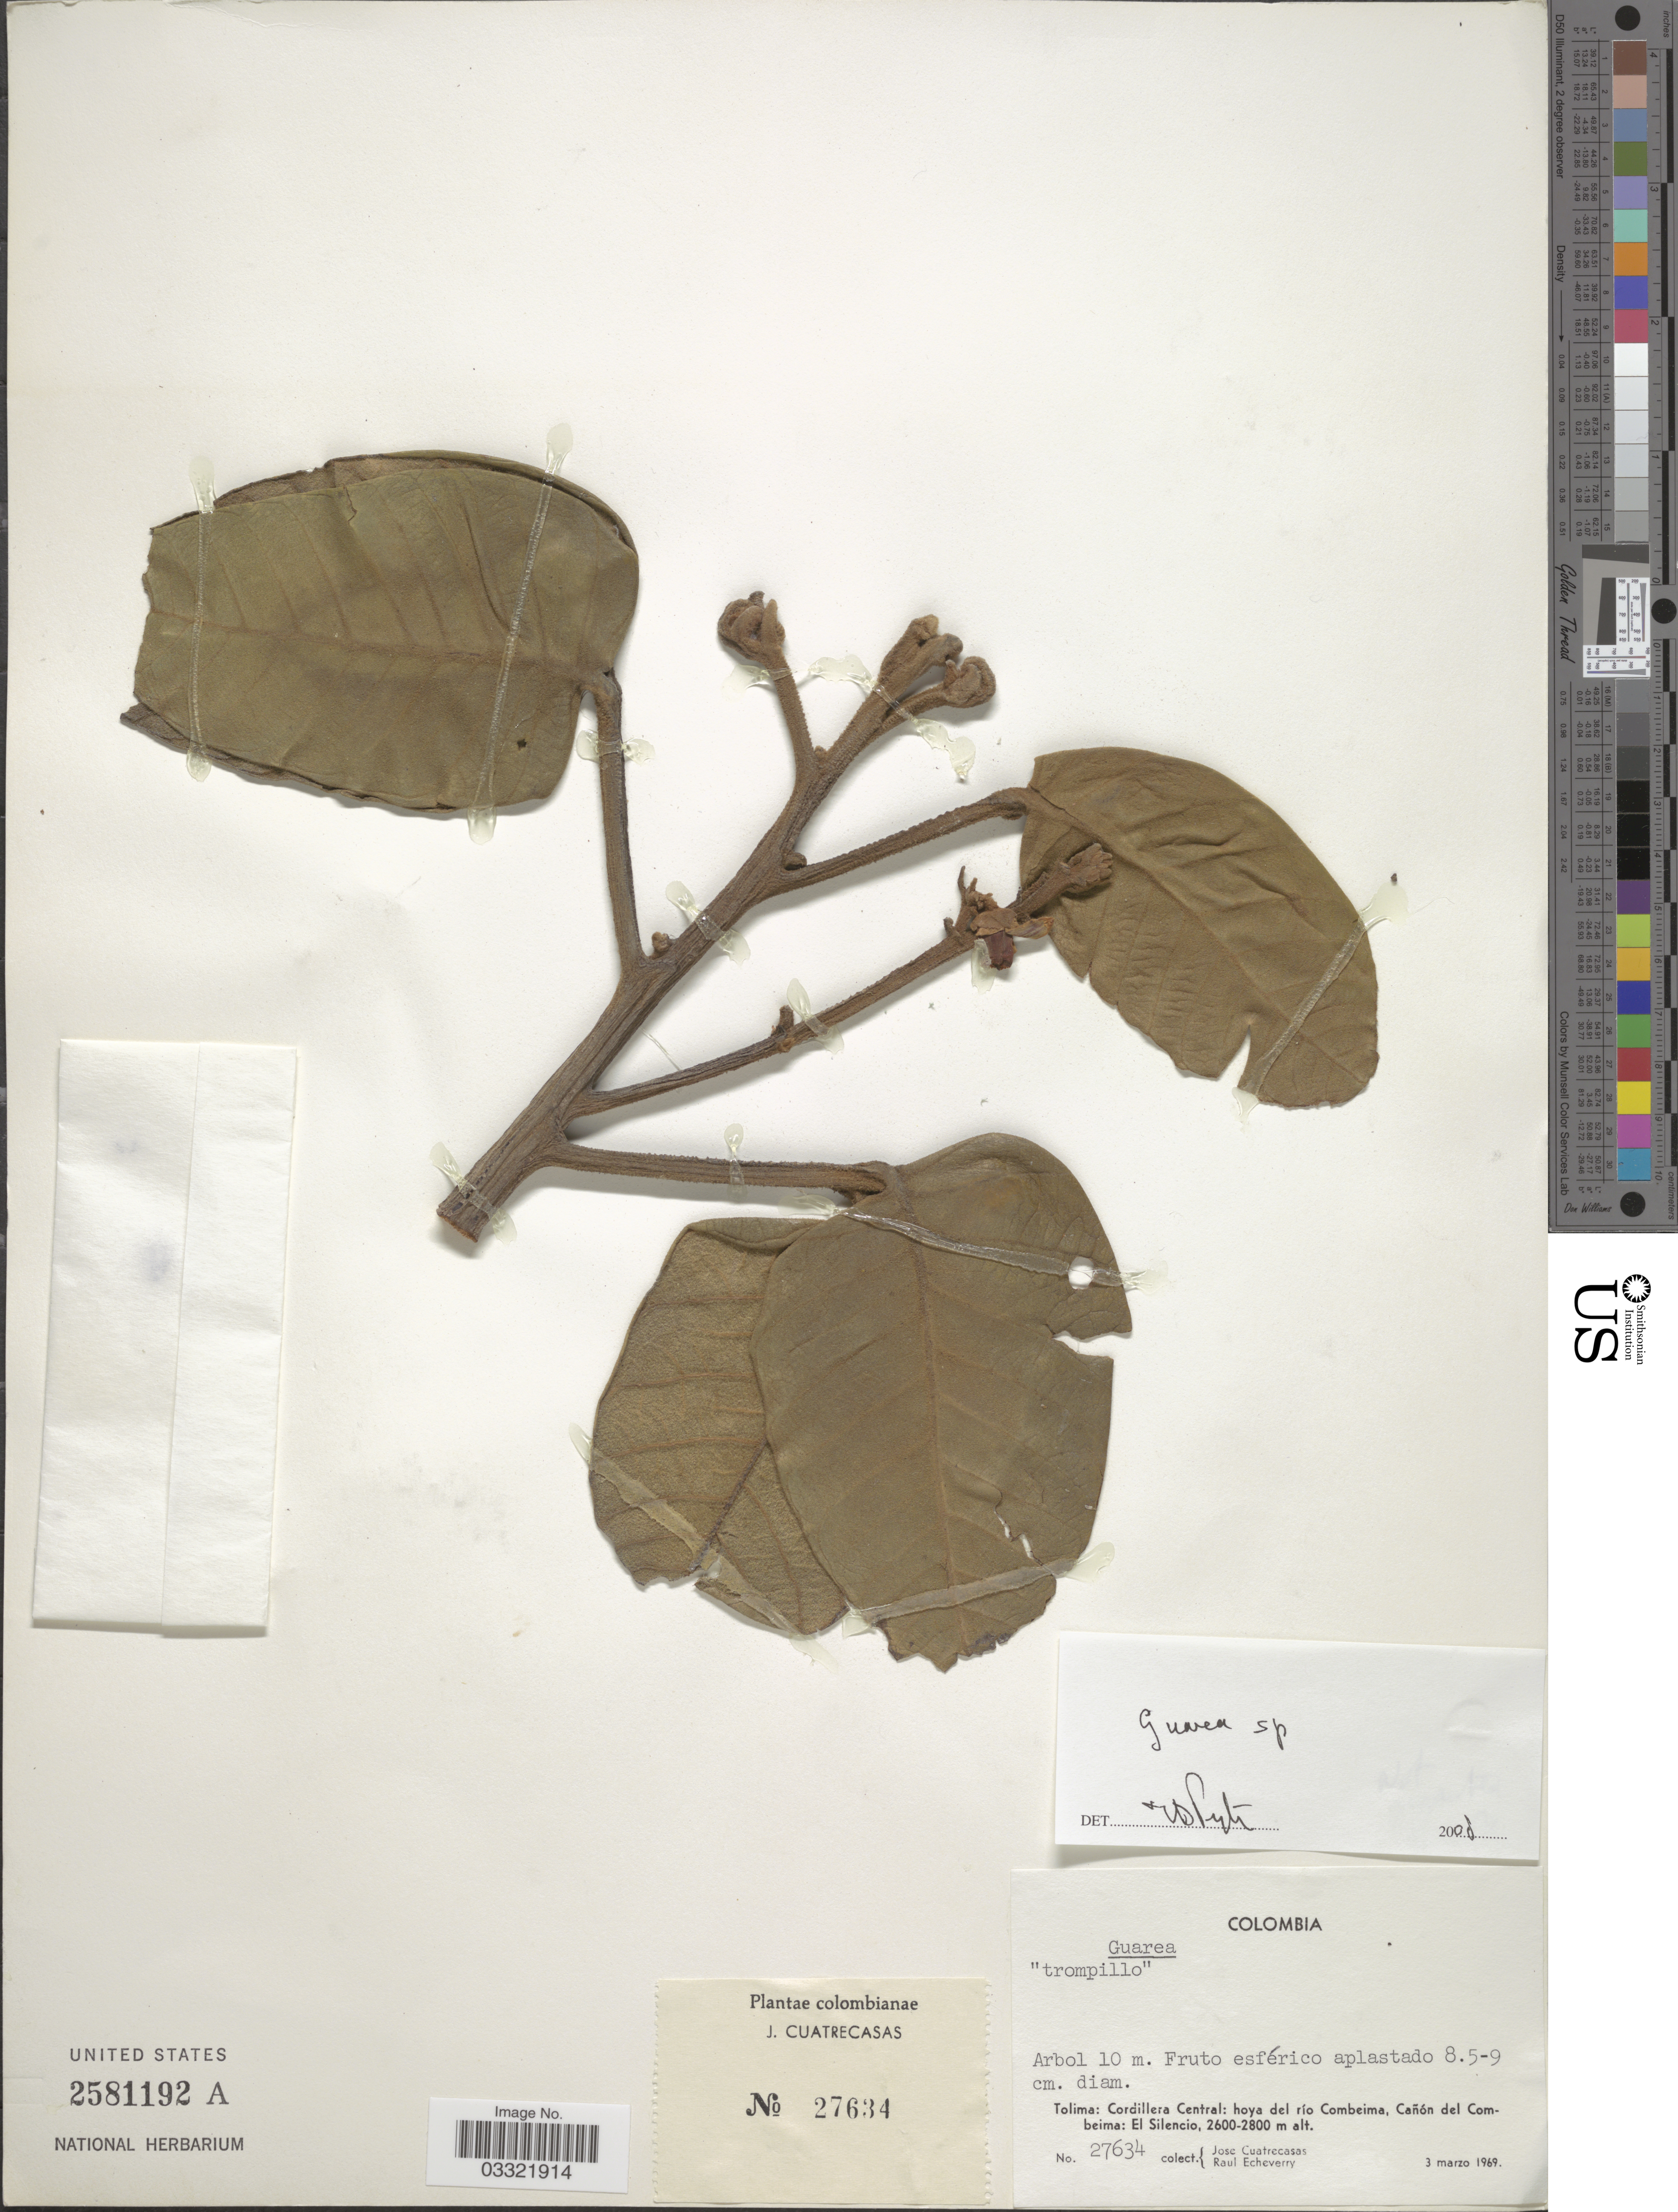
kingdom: Plantae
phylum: Tracheophyta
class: Magnoliopsida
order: Sapindales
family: Meliaceae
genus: Guarea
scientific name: Guarea sp.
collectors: J. Cuatrecasas & R. Echeverry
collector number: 27634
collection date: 1969-03-03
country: Colombia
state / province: Tolima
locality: Cordillera Central: hoya del río Combeima, Cañon del Combeima: El Silencio.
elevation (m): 2600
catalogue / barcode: US 2581192A